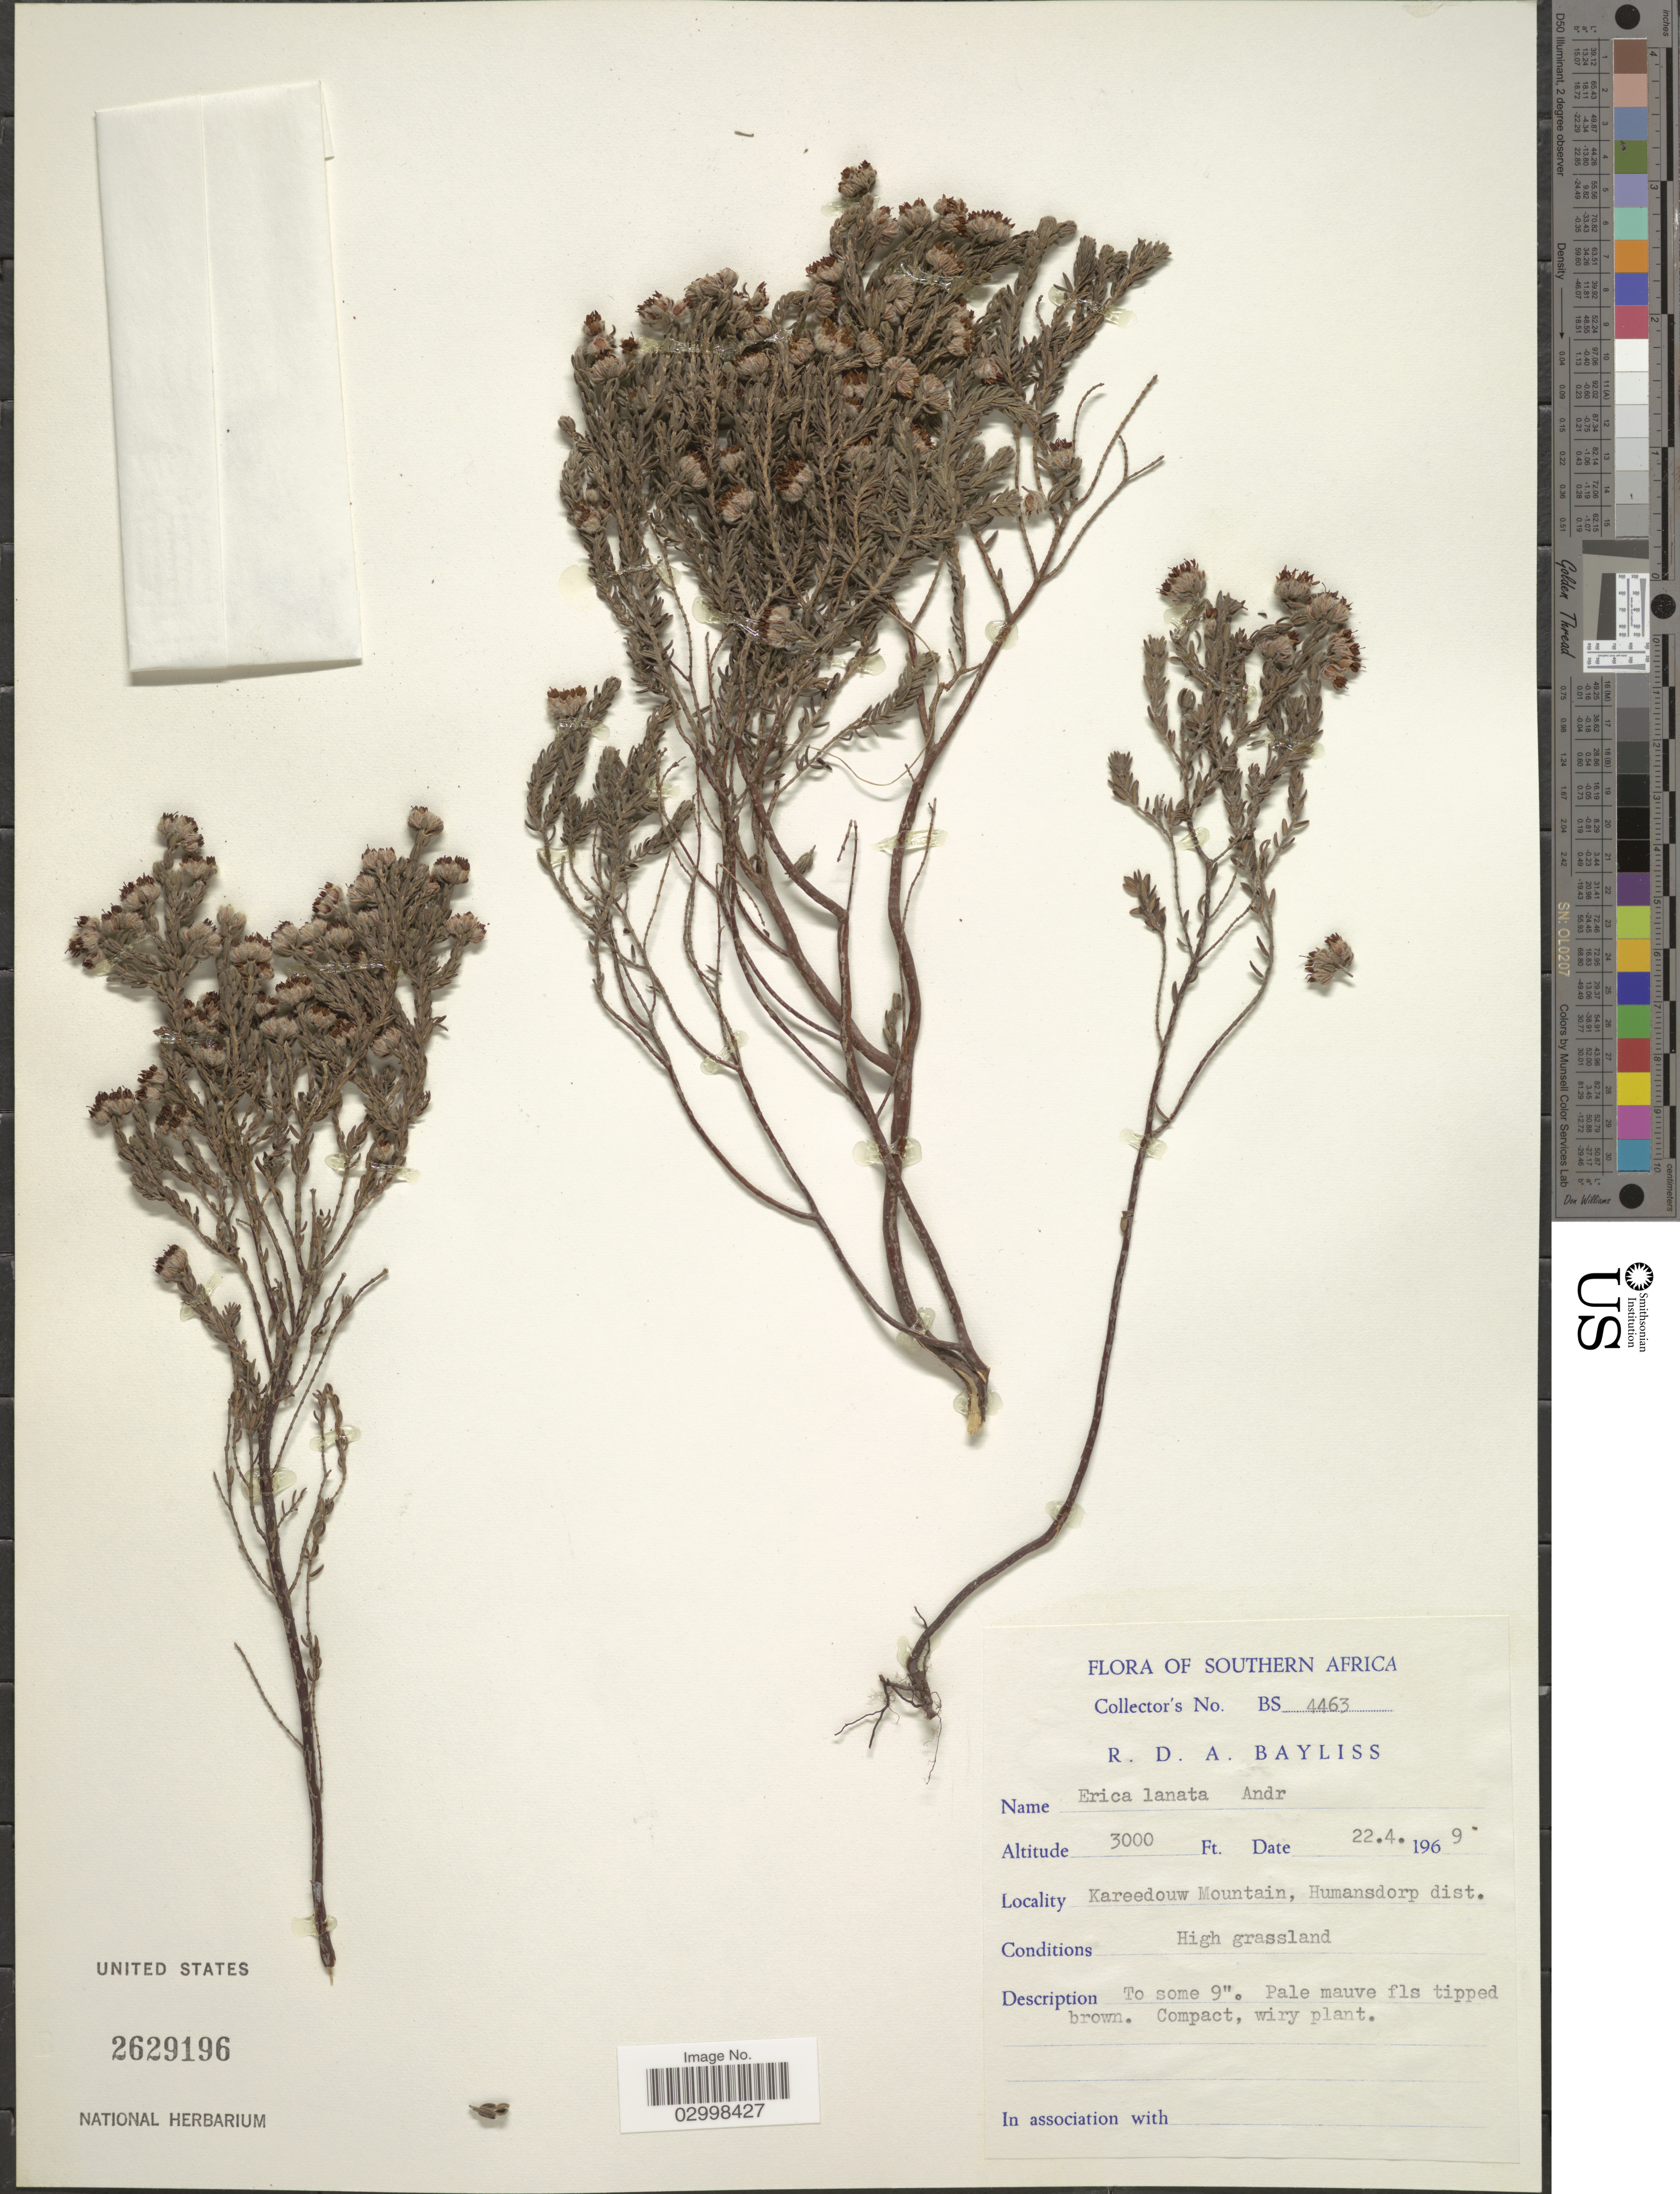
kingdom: Plantae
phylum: Tracheophyta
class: Magnoliopsida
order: Ericales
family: Ericaceae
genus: Erica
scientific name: Erica lanata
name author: Andrews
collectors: R. Bayliss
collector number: BS 4463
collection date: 1969-04-22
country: South Africa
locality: Southern Africa. Kareedouw Mountain, Humansdorp dist. High grassland.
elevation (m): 914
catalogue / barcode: US 2629196